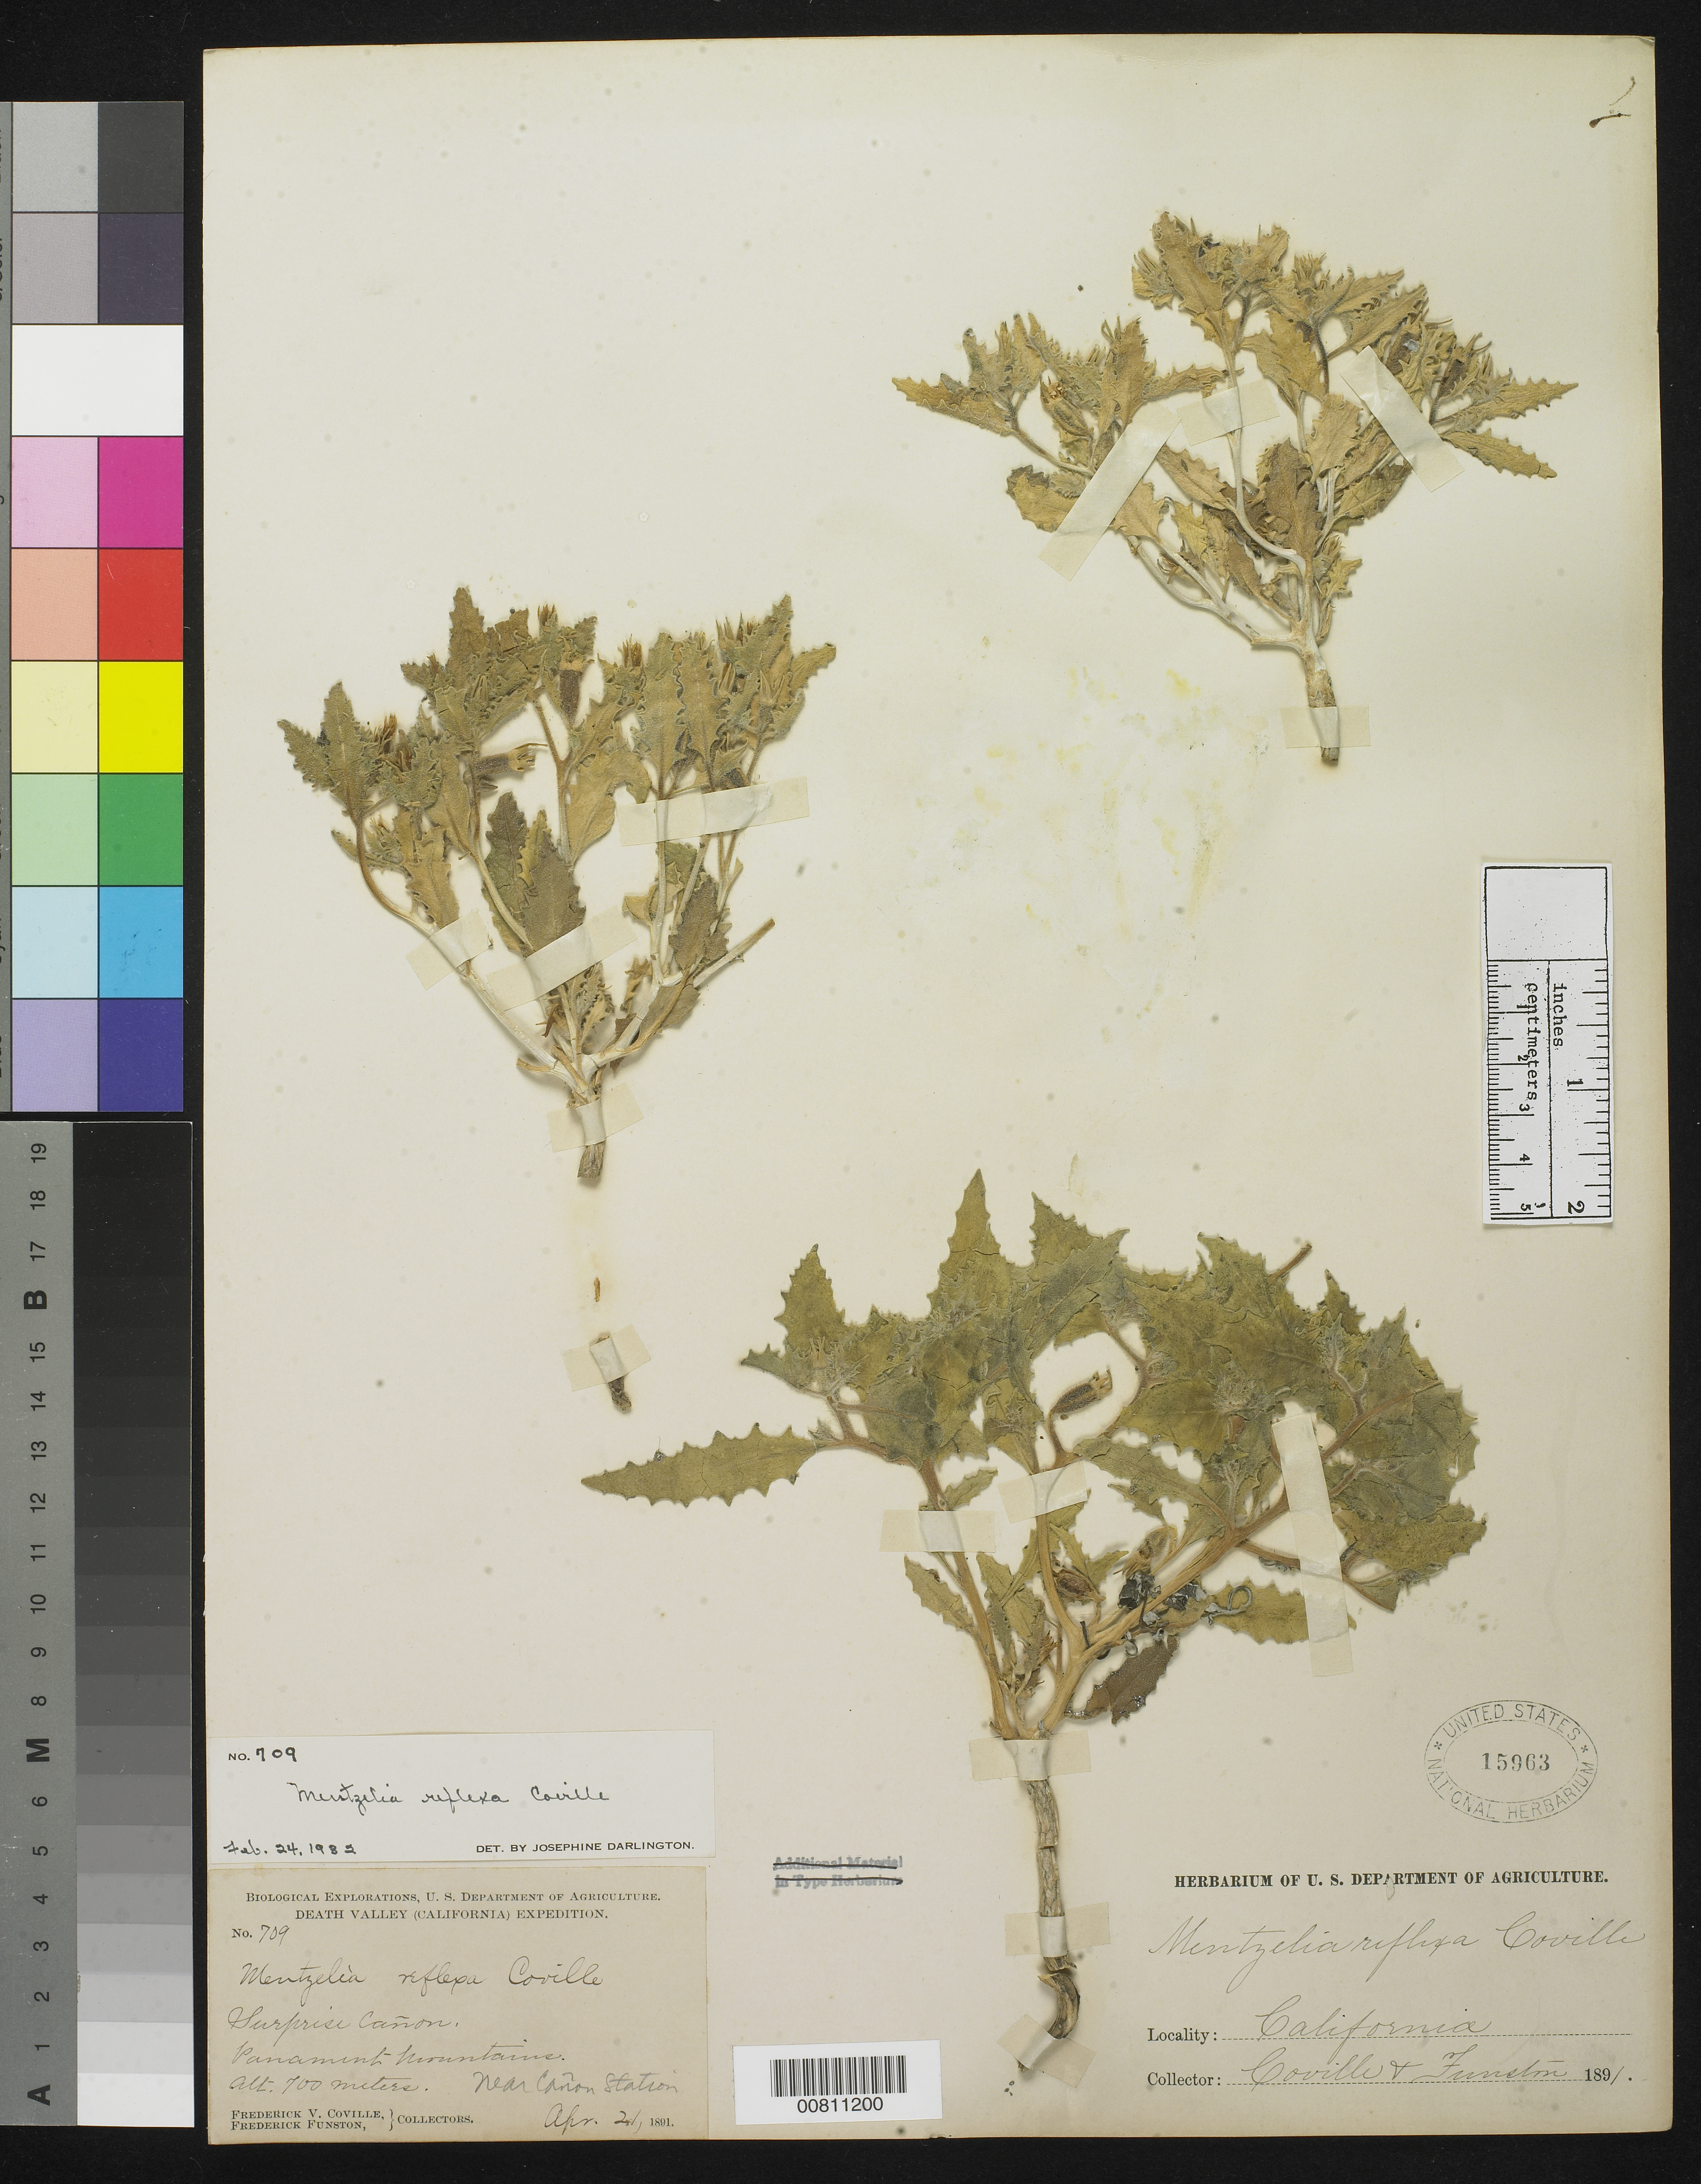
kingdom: Plantae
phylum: Tracheophyta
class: Magnoliopsida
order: Cornales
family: Loasaceae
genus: Mentzelia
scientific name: Mentzelia reflexa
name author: Coville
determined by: Darlington, J.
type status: Type Collection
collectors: F. V. Coville & F. Funston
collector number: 709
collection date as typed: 21 Apr 1891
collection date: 1891-04-21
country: United States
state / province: California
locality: Surprise Canyon, Panamint Mountains. Near Cañon Station.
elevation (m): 700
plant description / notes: Cited by Darlington, Ann. Missouri Bot. Gard. 21: 159-160.; Protologue cites "Type specimen in the United States National Herbarium", but none of 3 sheets at US is clearly identifiable as the holotype.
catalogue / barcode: US 15963